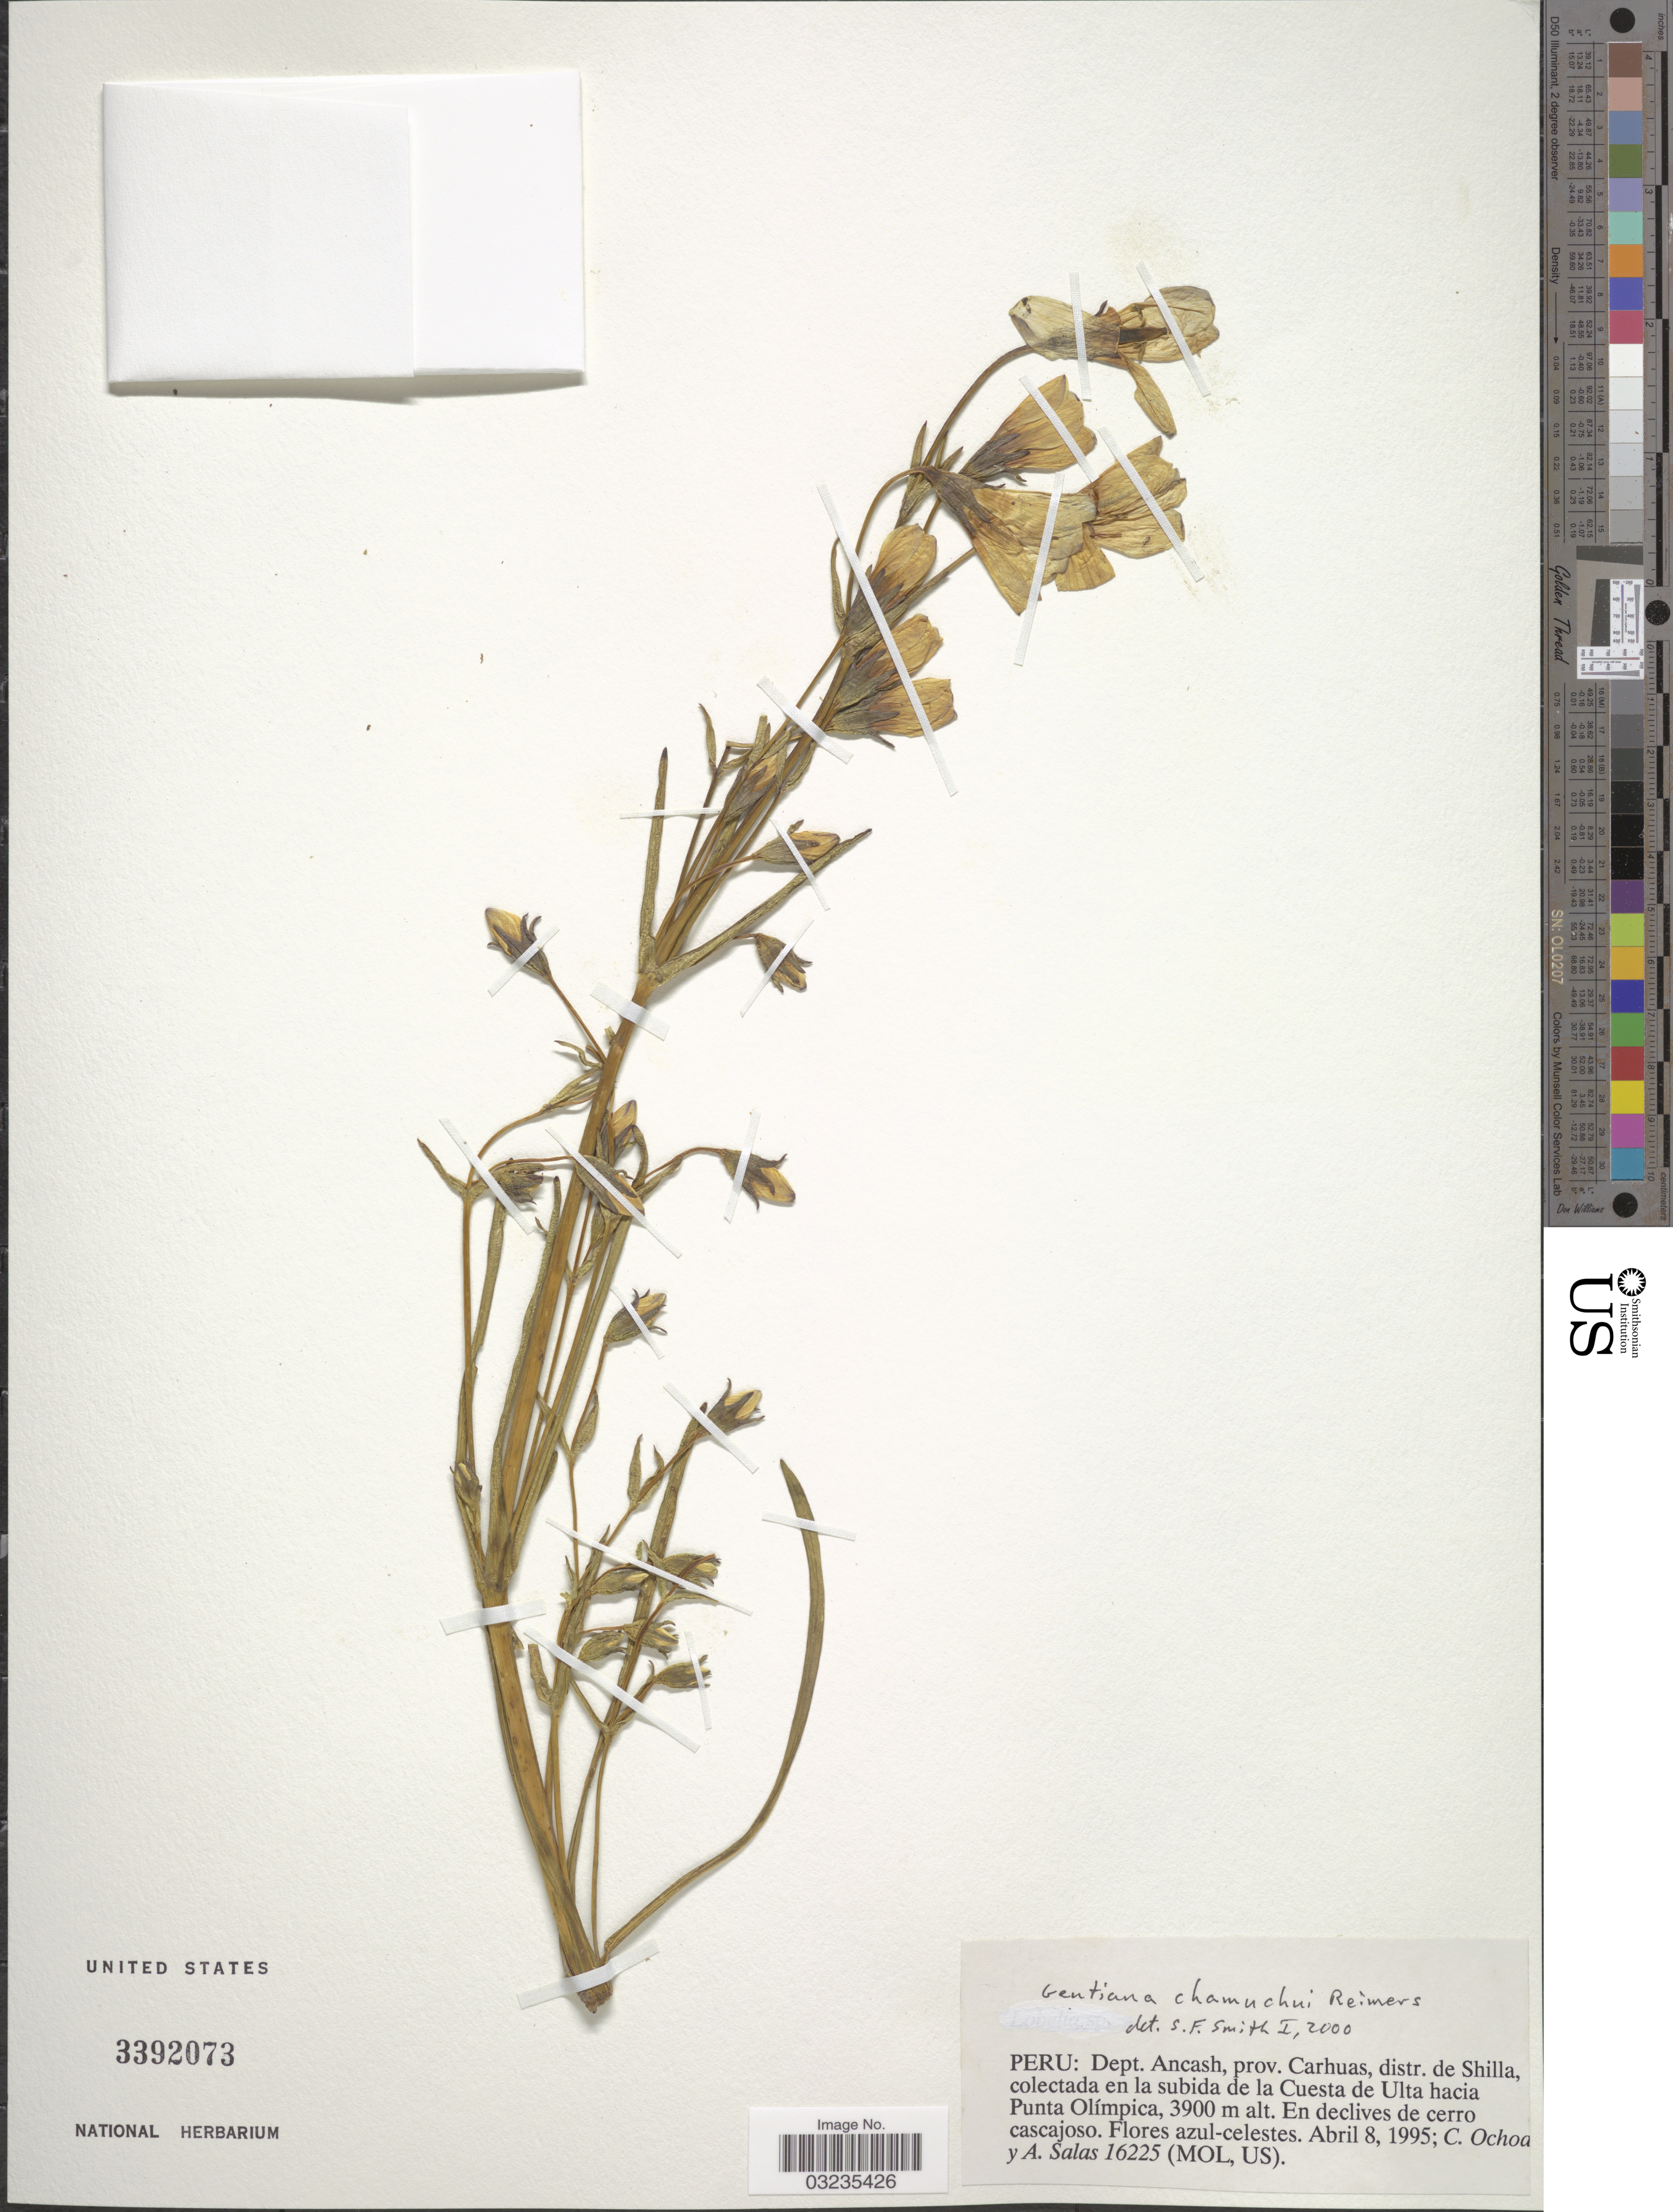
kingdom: Plantae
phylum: Tracheophyta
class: Magnoliopsida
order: Gentianales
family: Gentianaceae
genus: Gentiana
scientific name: Gentiana chamuchui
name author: Reimers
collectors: C. Ochoa & A. Salas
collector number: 16225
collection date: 1995-04-08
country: Peru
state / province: Ancash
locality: Dept. Ancash, prov. Carhuas, distr. de Shilla, colectada en la subida de la Cuesta de Ulta hacia Punta Olímpica.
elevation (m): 3900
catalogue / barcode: US 3392073